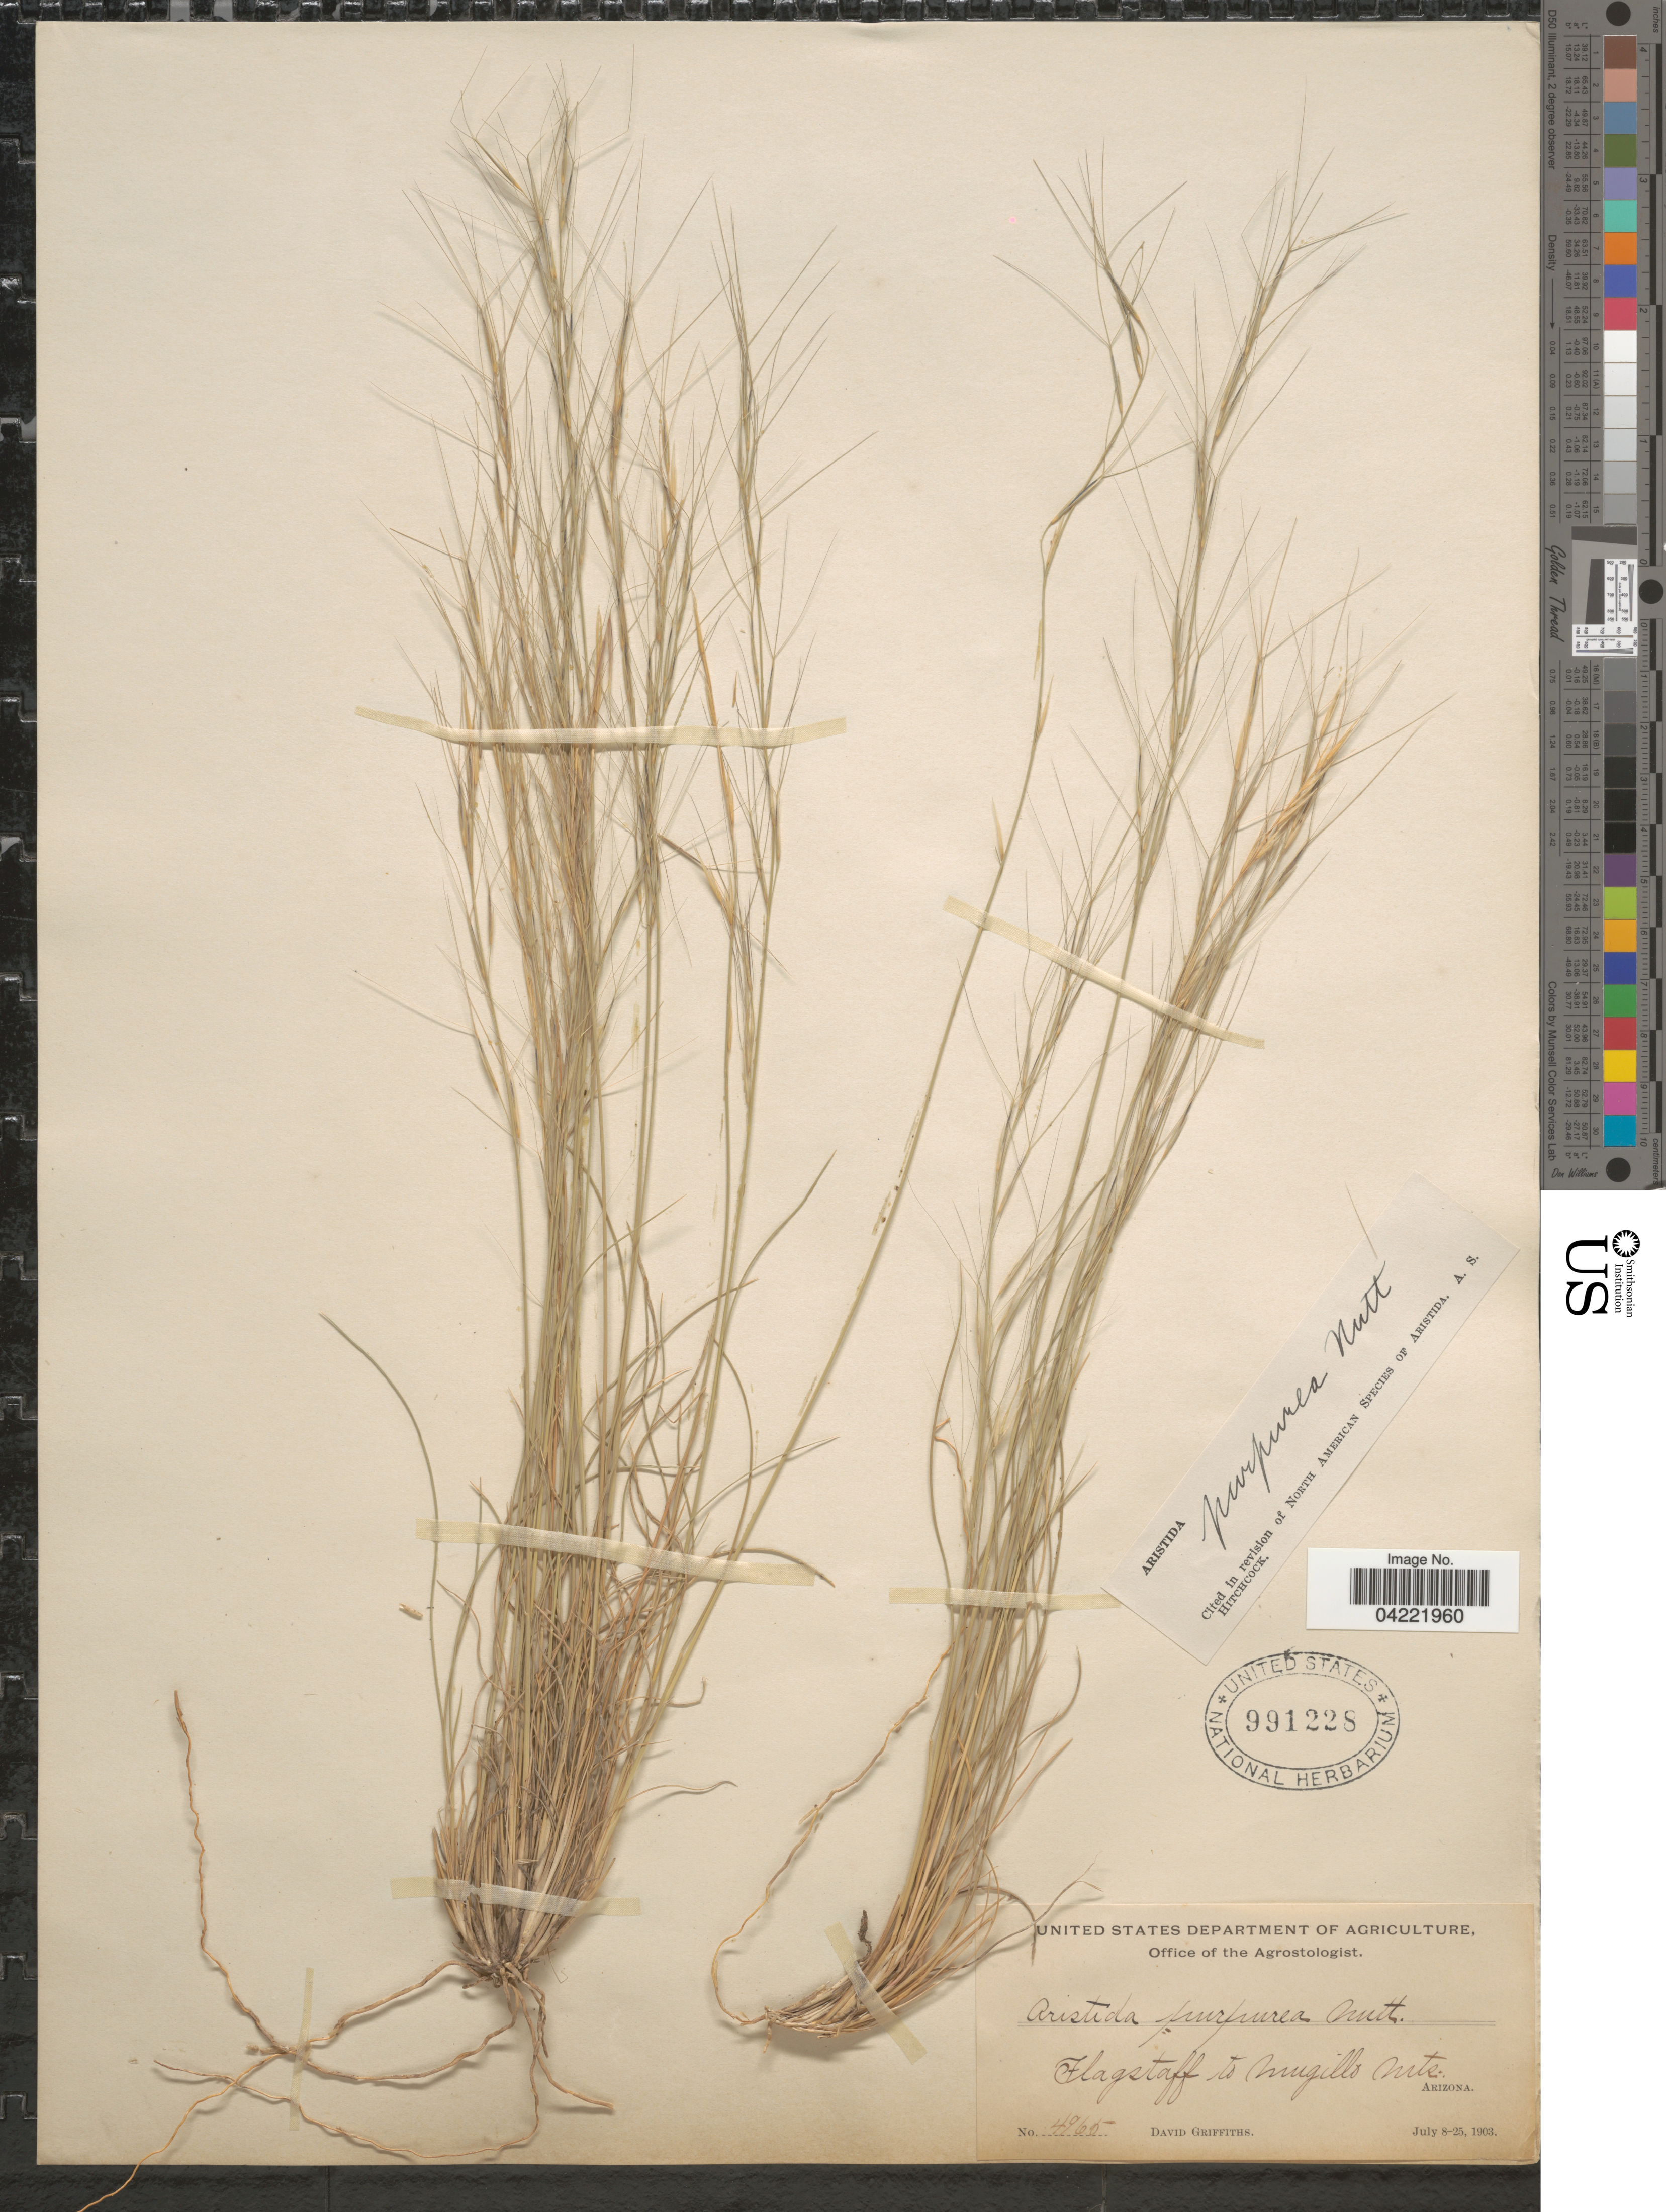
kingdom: Plantae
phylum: Tracheophyta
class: Liliopsida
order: Poales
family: Poaceae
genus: Aristida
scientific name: Aristida purpurea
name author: Nutt.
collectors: D. Griffiths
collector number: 4965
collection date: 1903-07-08/1903-07-25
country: United States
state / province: Arizona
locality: Flagstaff to Mugillo Mts.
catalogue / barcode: US 991228